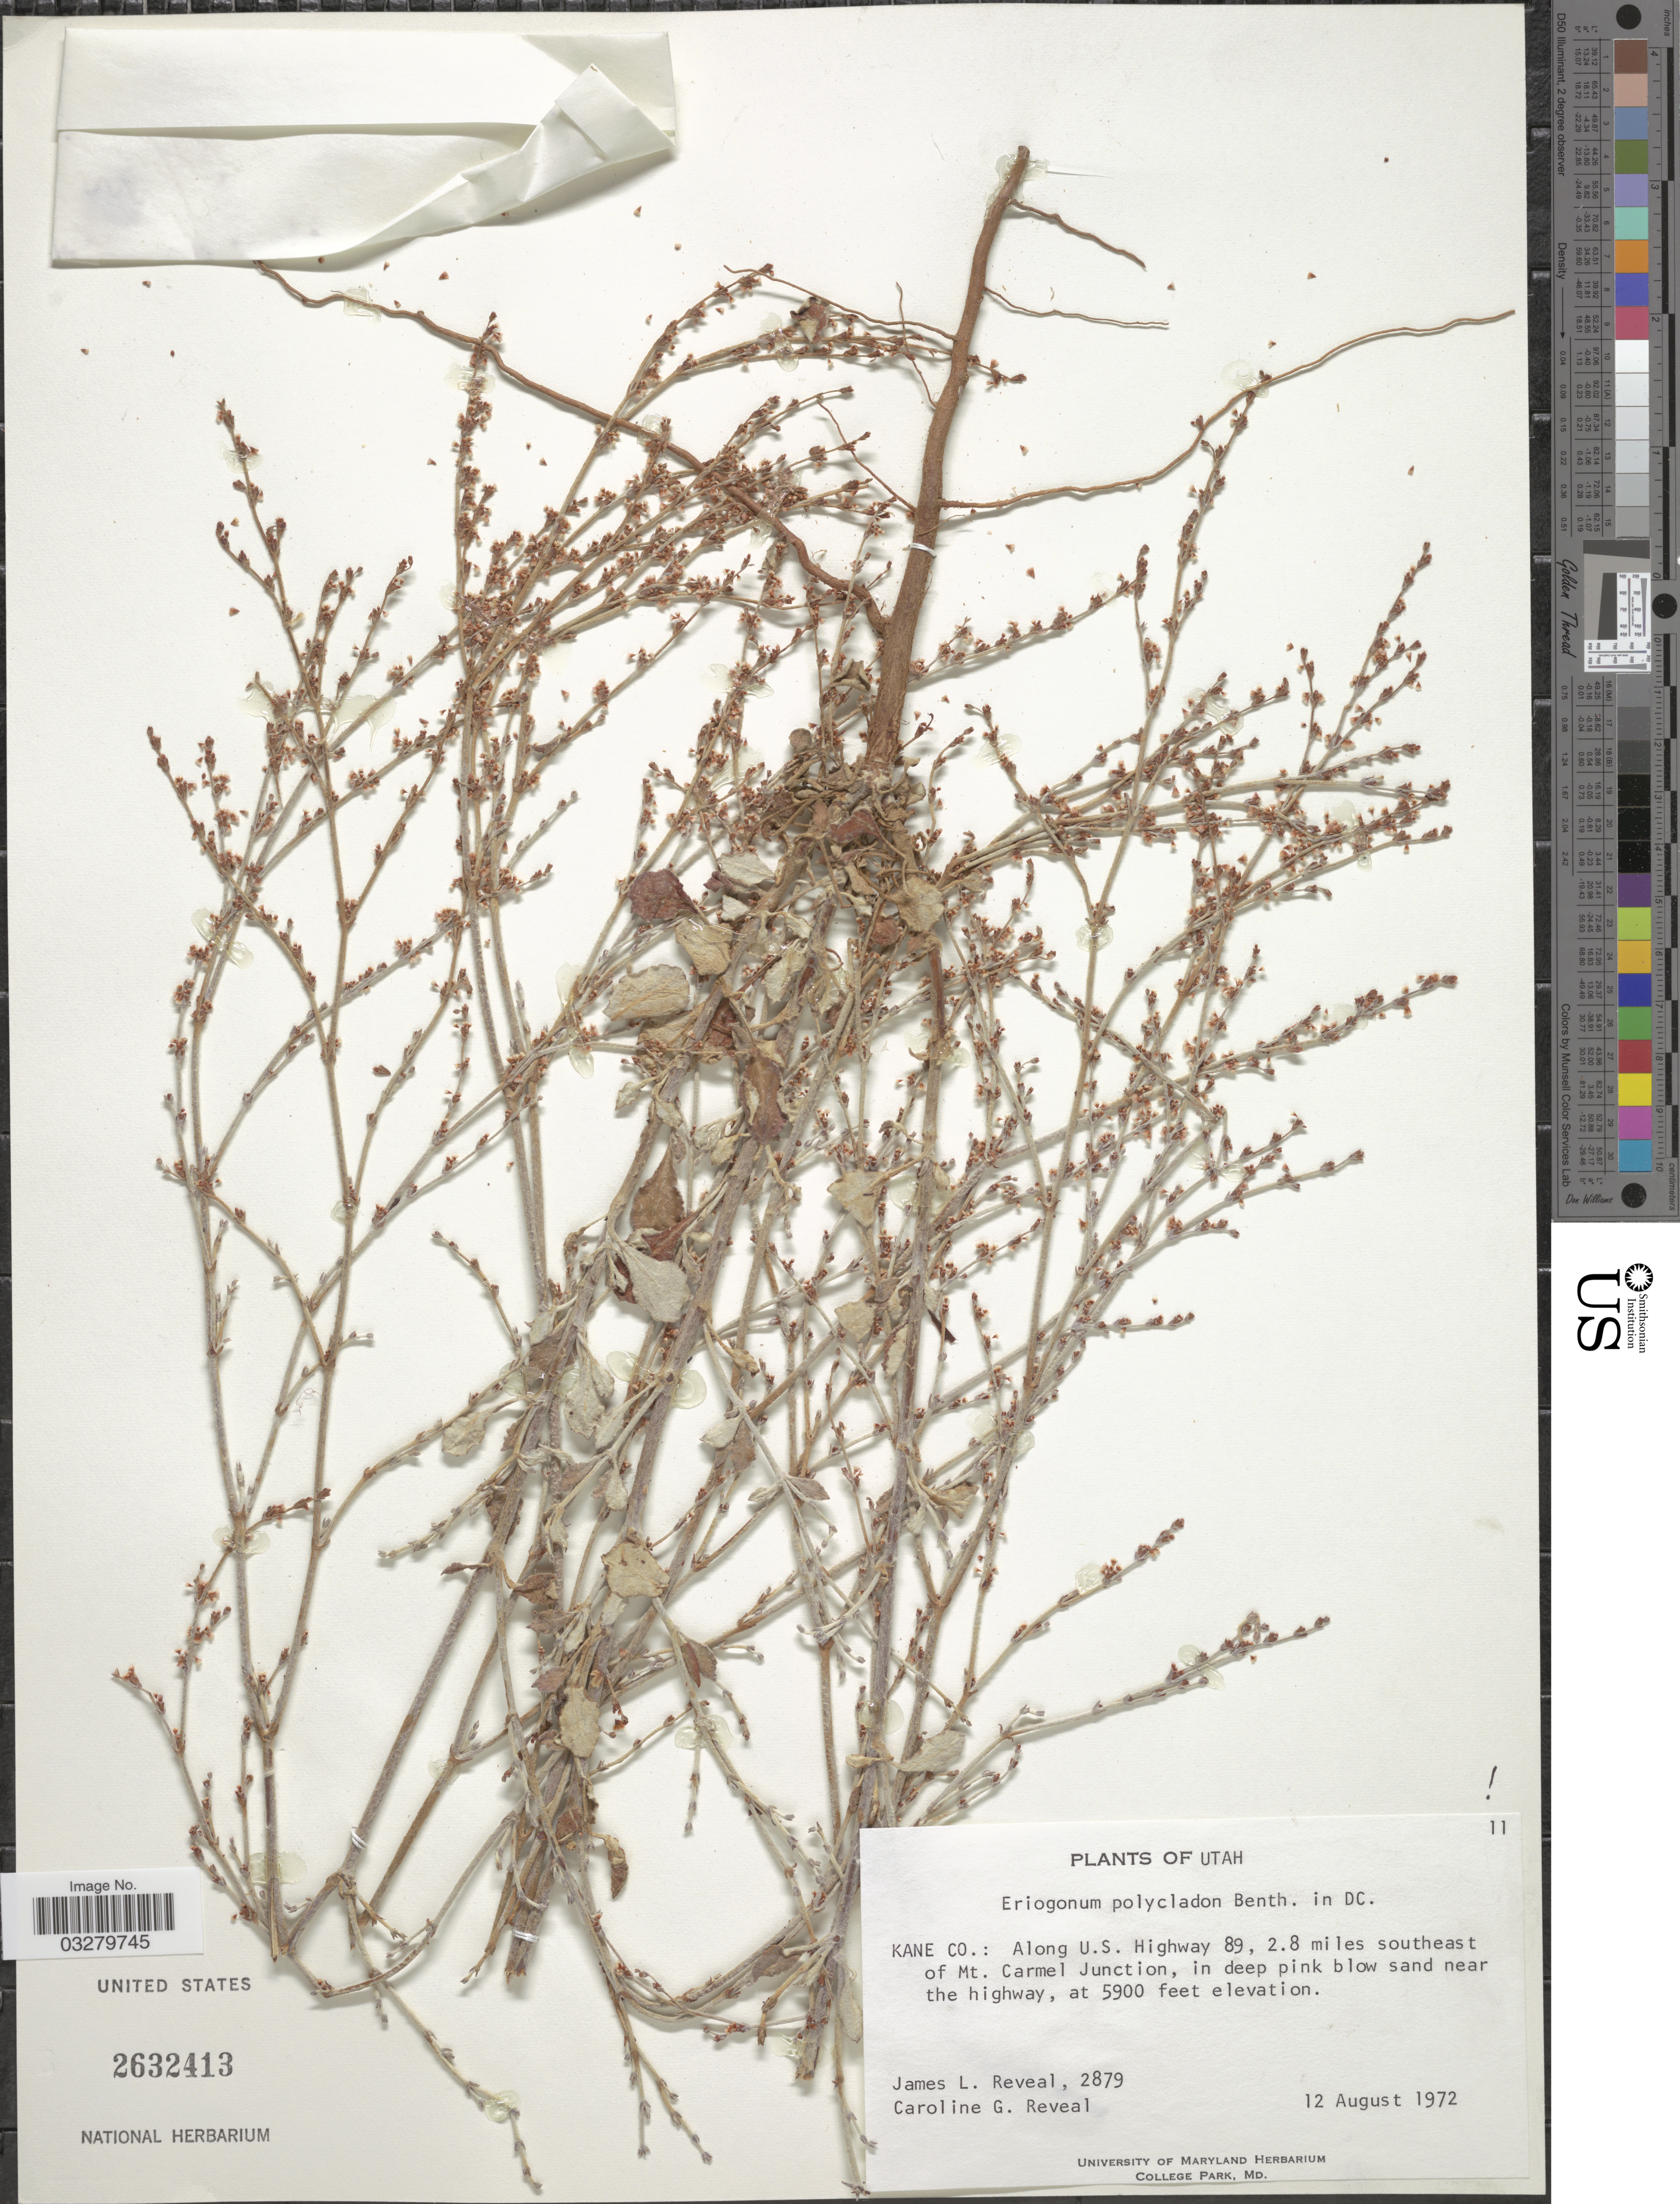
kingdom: Plantae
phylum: Tracheophyta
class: Magnoliopsida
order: Caryophyllales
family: Polygonaceae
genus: Eriogonum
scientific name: Eriogonum polycladon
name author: Benth.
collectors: J. L. Reveal & C. G. Reveal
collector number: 2879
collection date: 1972-08-12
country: United States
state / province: Utah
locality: Kane Co.: Along U.S. Highway 89, 2.8 miles southeast of Mt. Carmel Junction.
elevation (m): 1798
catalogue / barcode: US 2632413